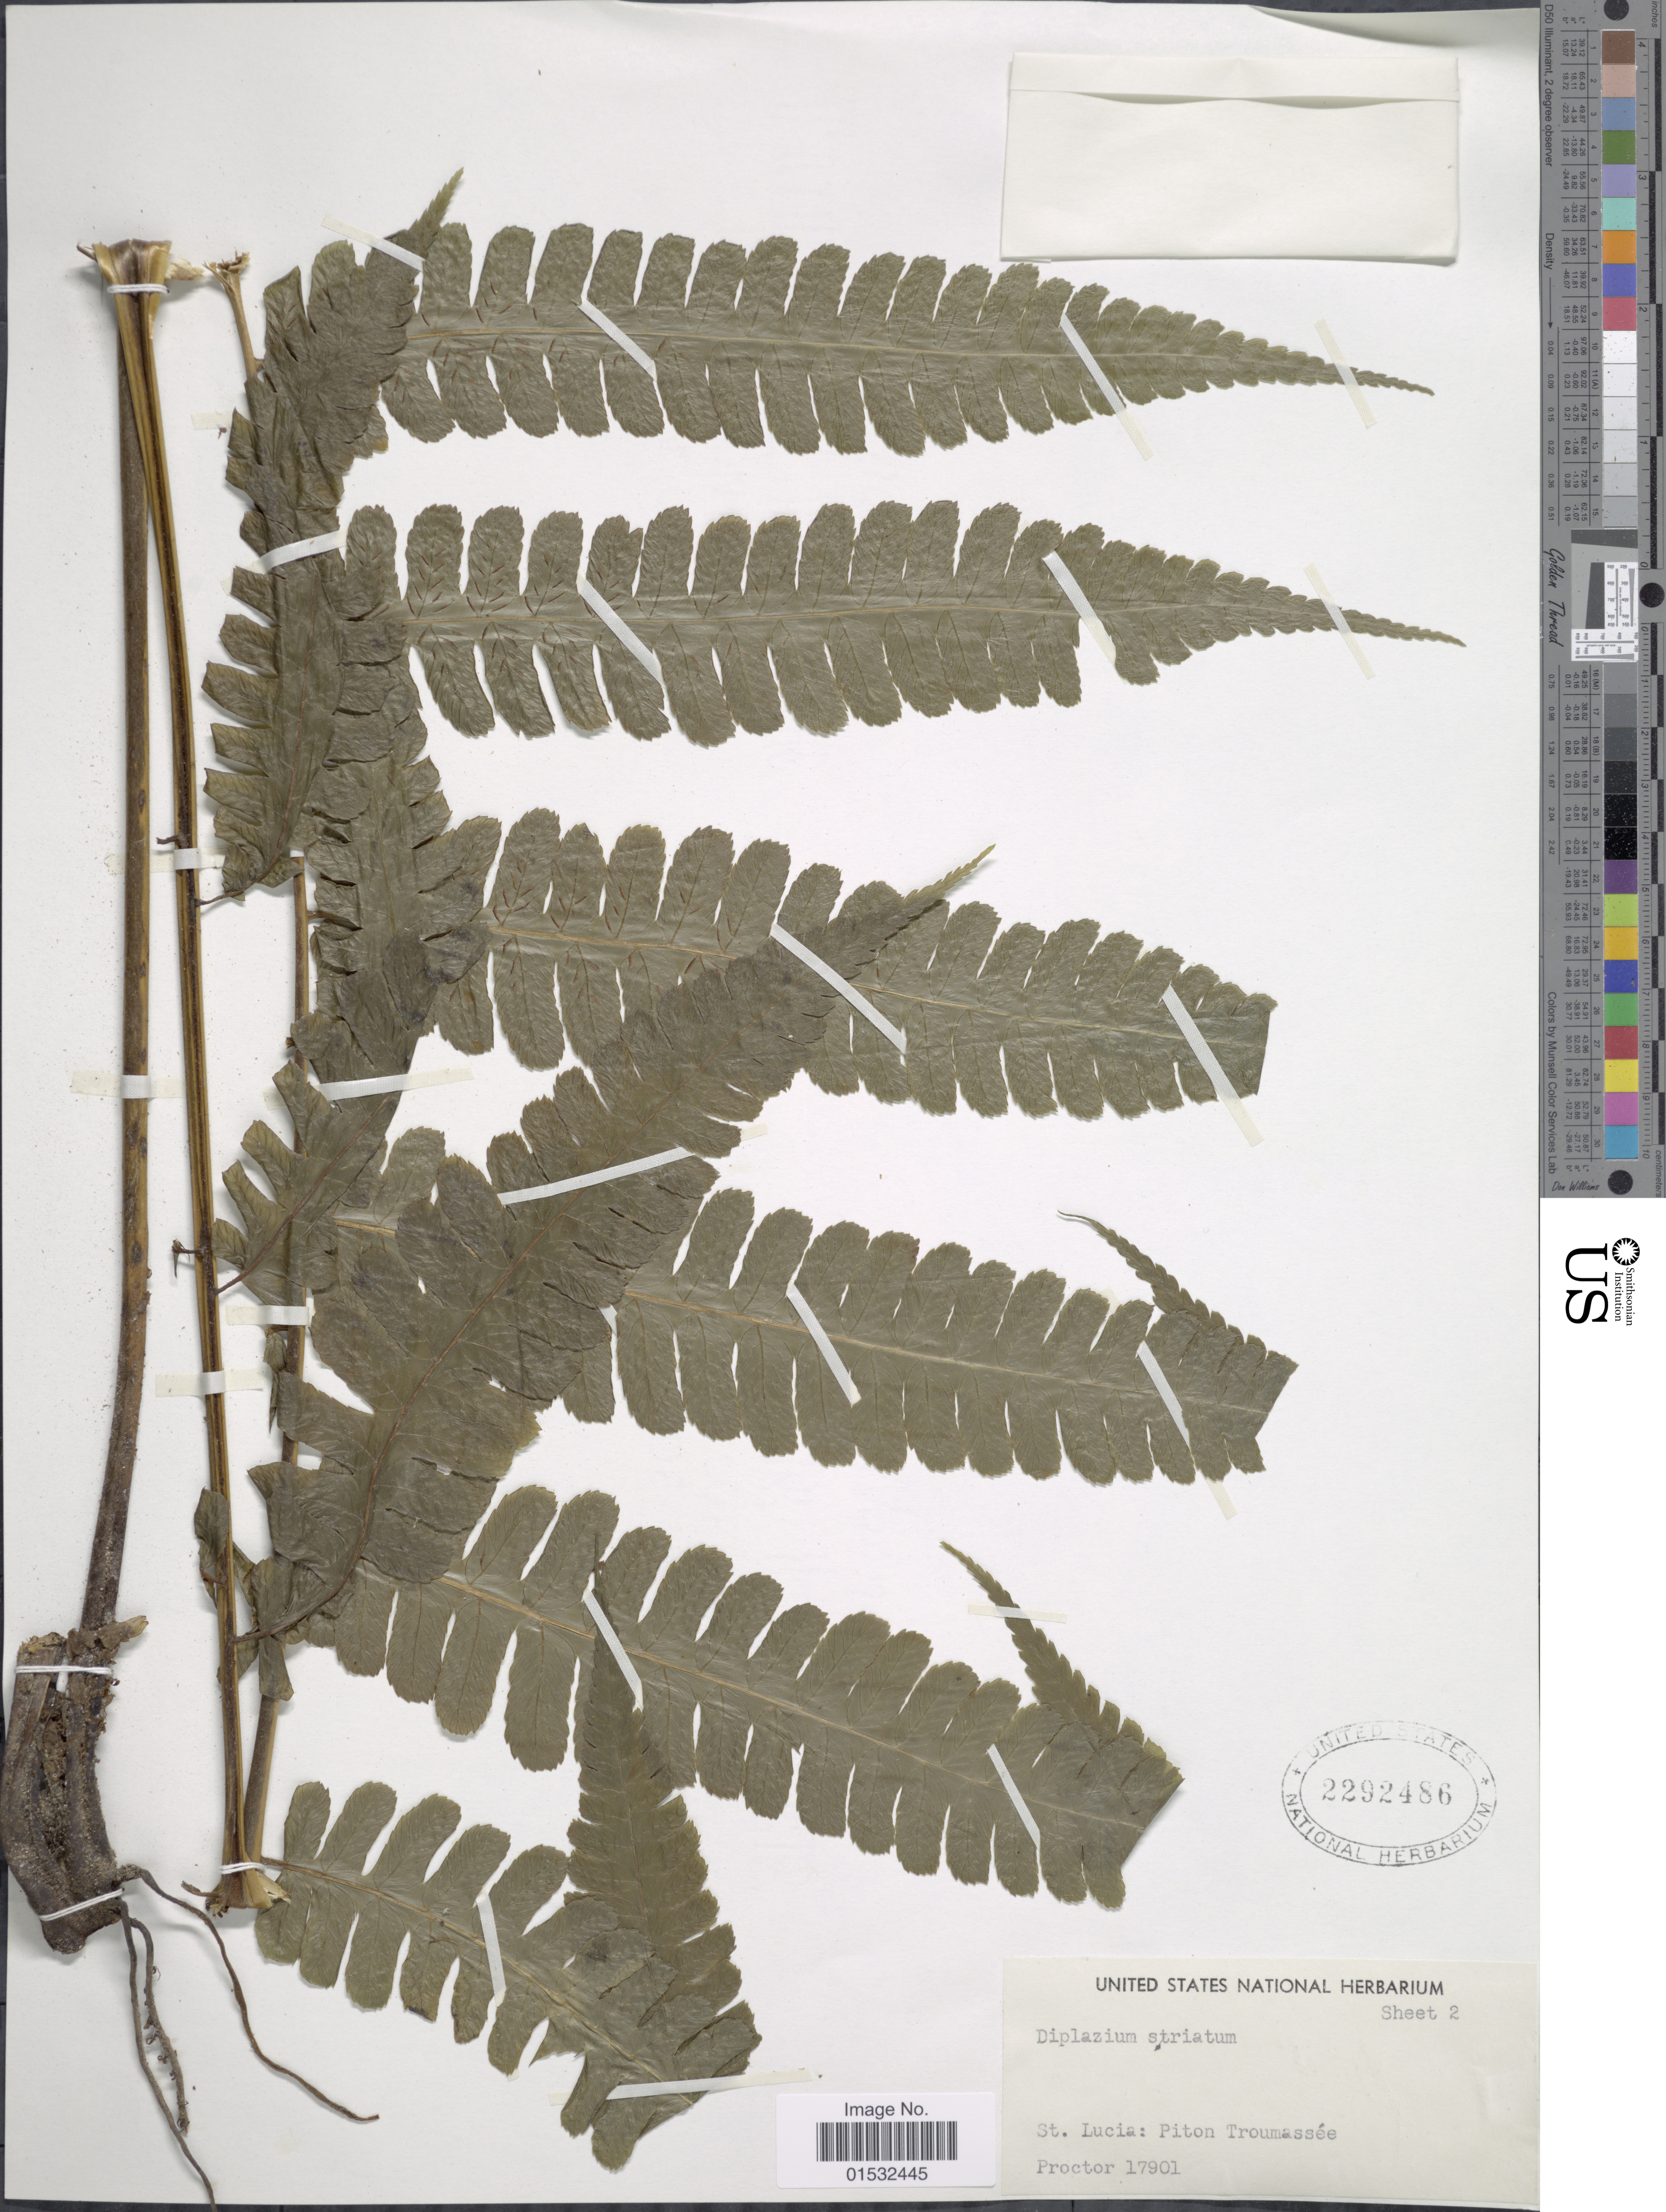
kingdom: Plantae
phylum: Tracheophyta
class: Polypodiopsida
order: Polypodiales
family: Athyriaceae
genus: Diplazium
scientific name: Diplazium striatum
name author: (L.) C. Presl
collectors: -- Proctor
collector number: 17901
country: St. Lucia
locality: Piton Troumassée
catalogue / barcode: US 2292486